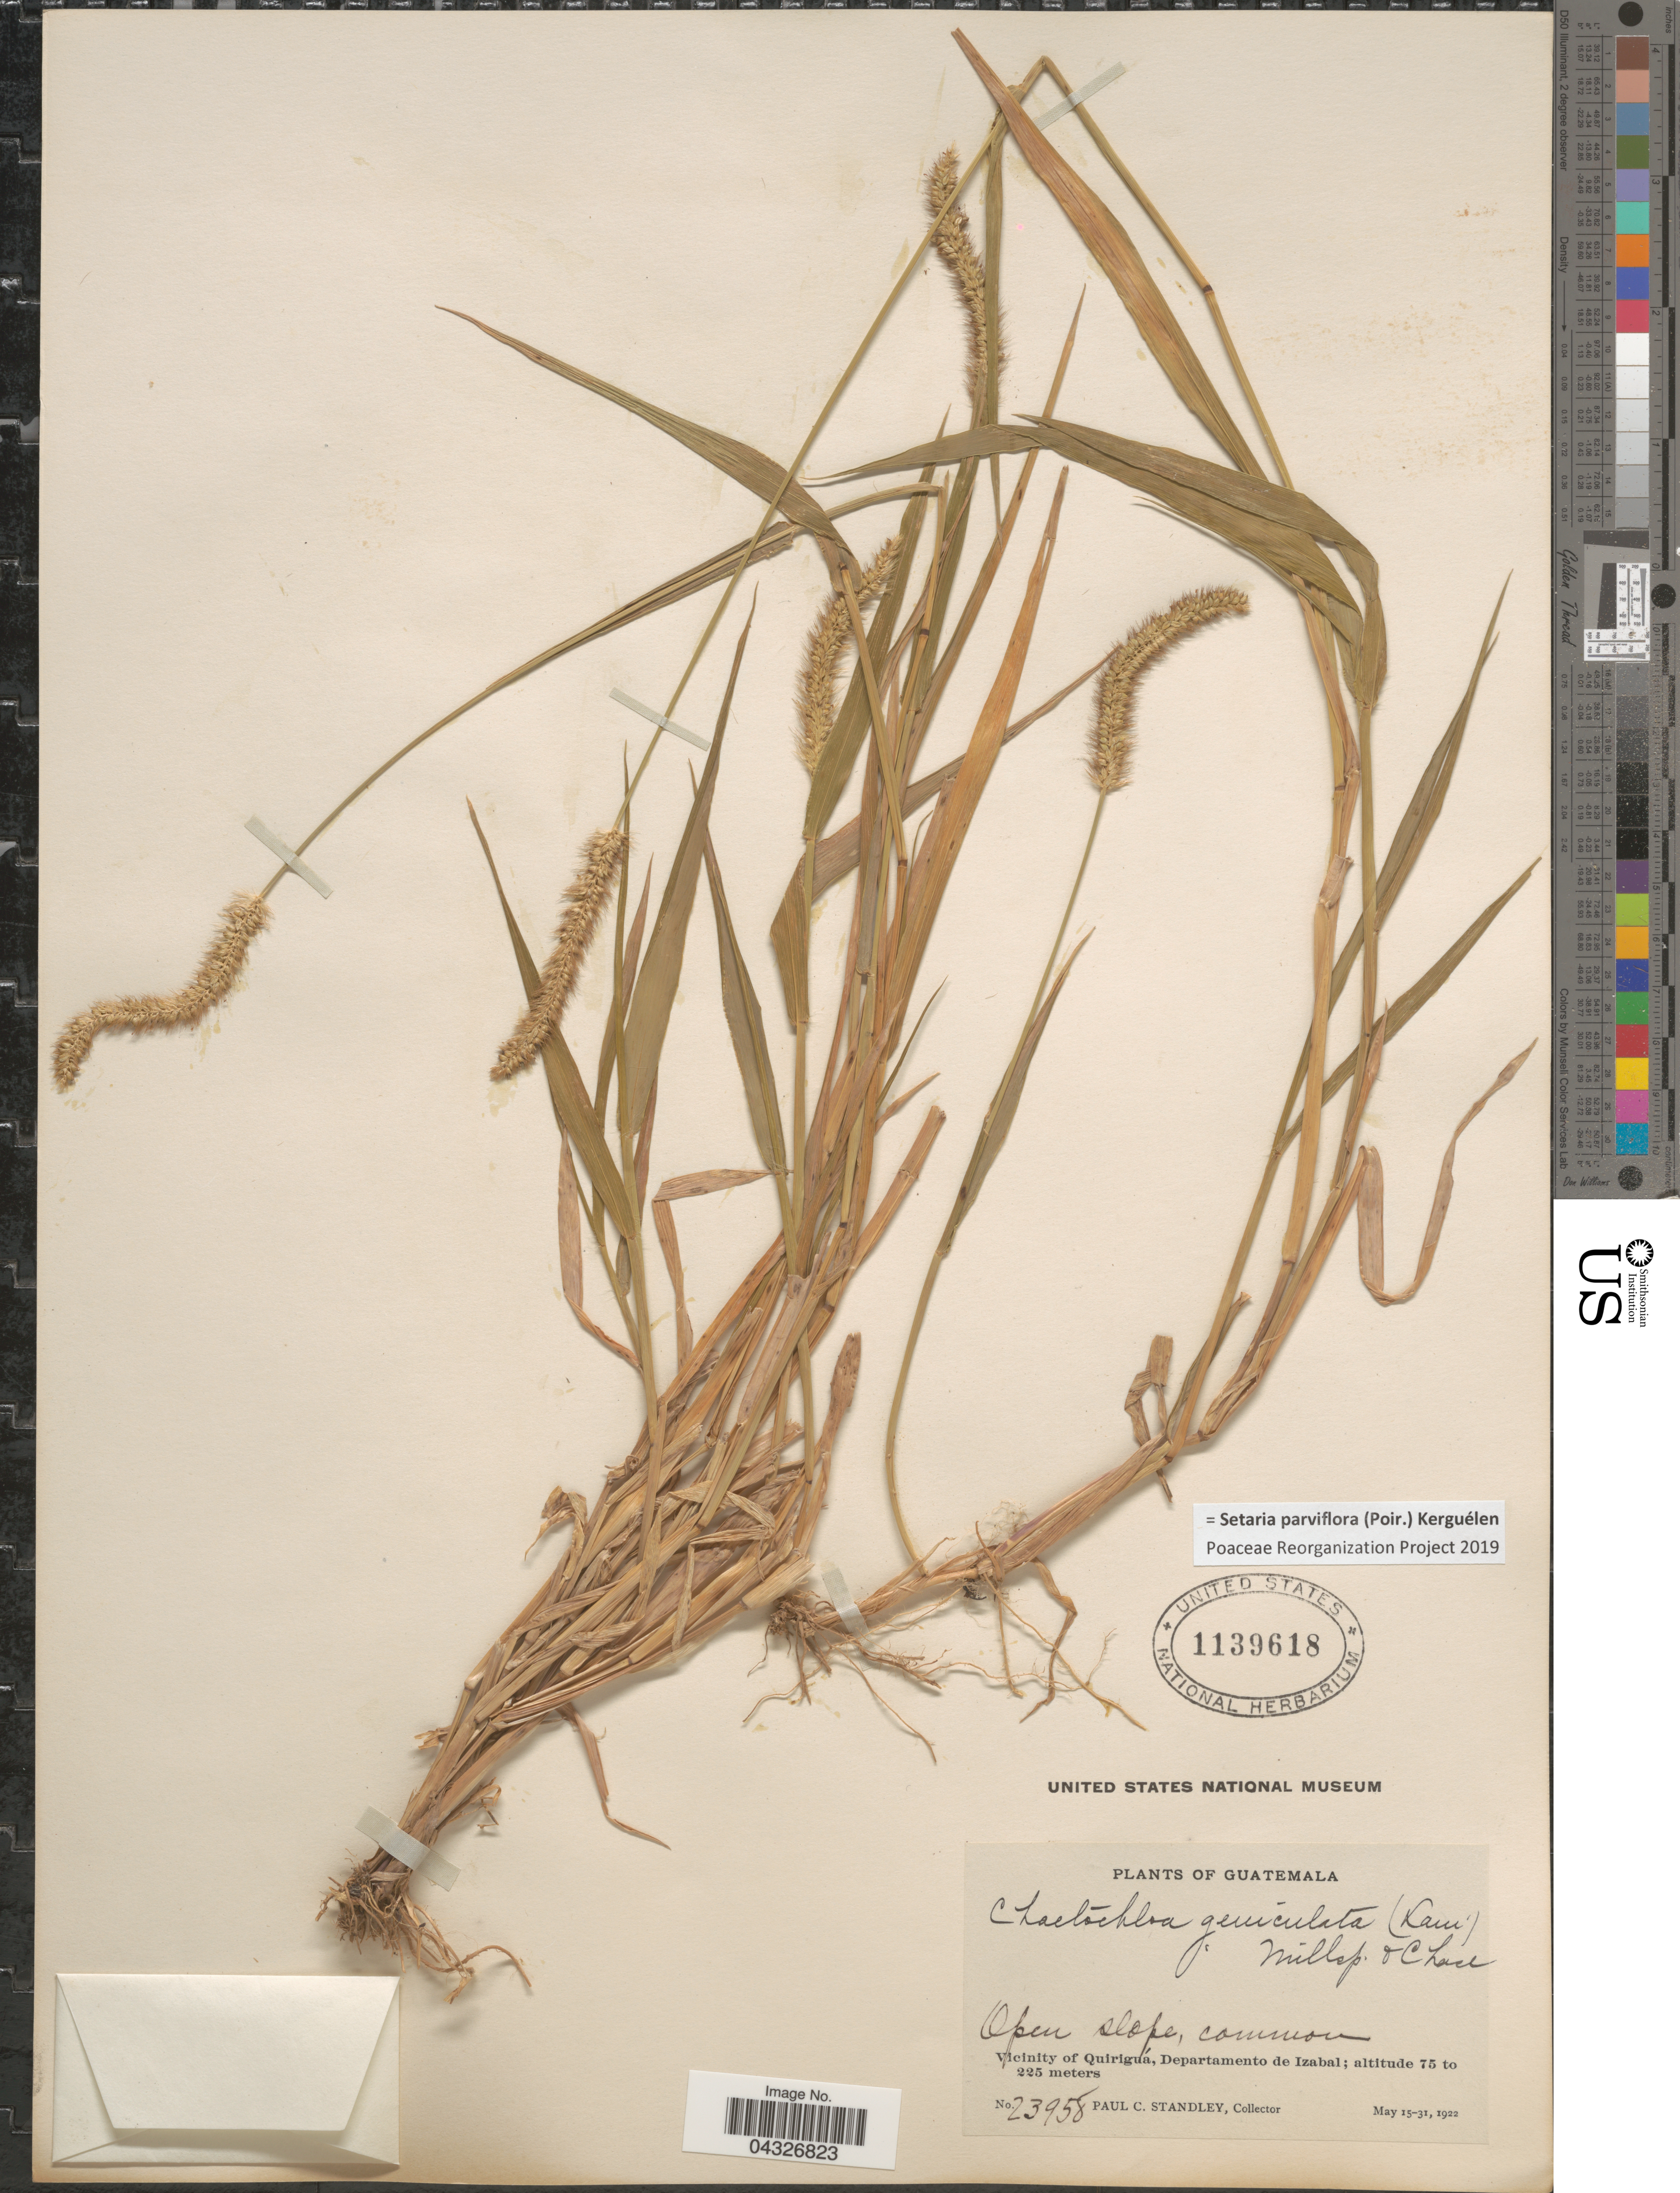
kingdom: Plantae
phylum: Tracheophyta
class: Liliopsida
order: Poales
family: Poaceae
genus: Setaria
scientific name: Setaria parviflora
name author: (Poir.) Kerguélen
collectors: P. C. Standley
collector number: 23958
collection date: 1922-05-15/1922-05-31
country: Guatemala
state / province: Izabal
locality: Vicinity of Quiriguá, Departamento de Izabal.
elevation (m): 75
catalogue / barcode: US 1139618